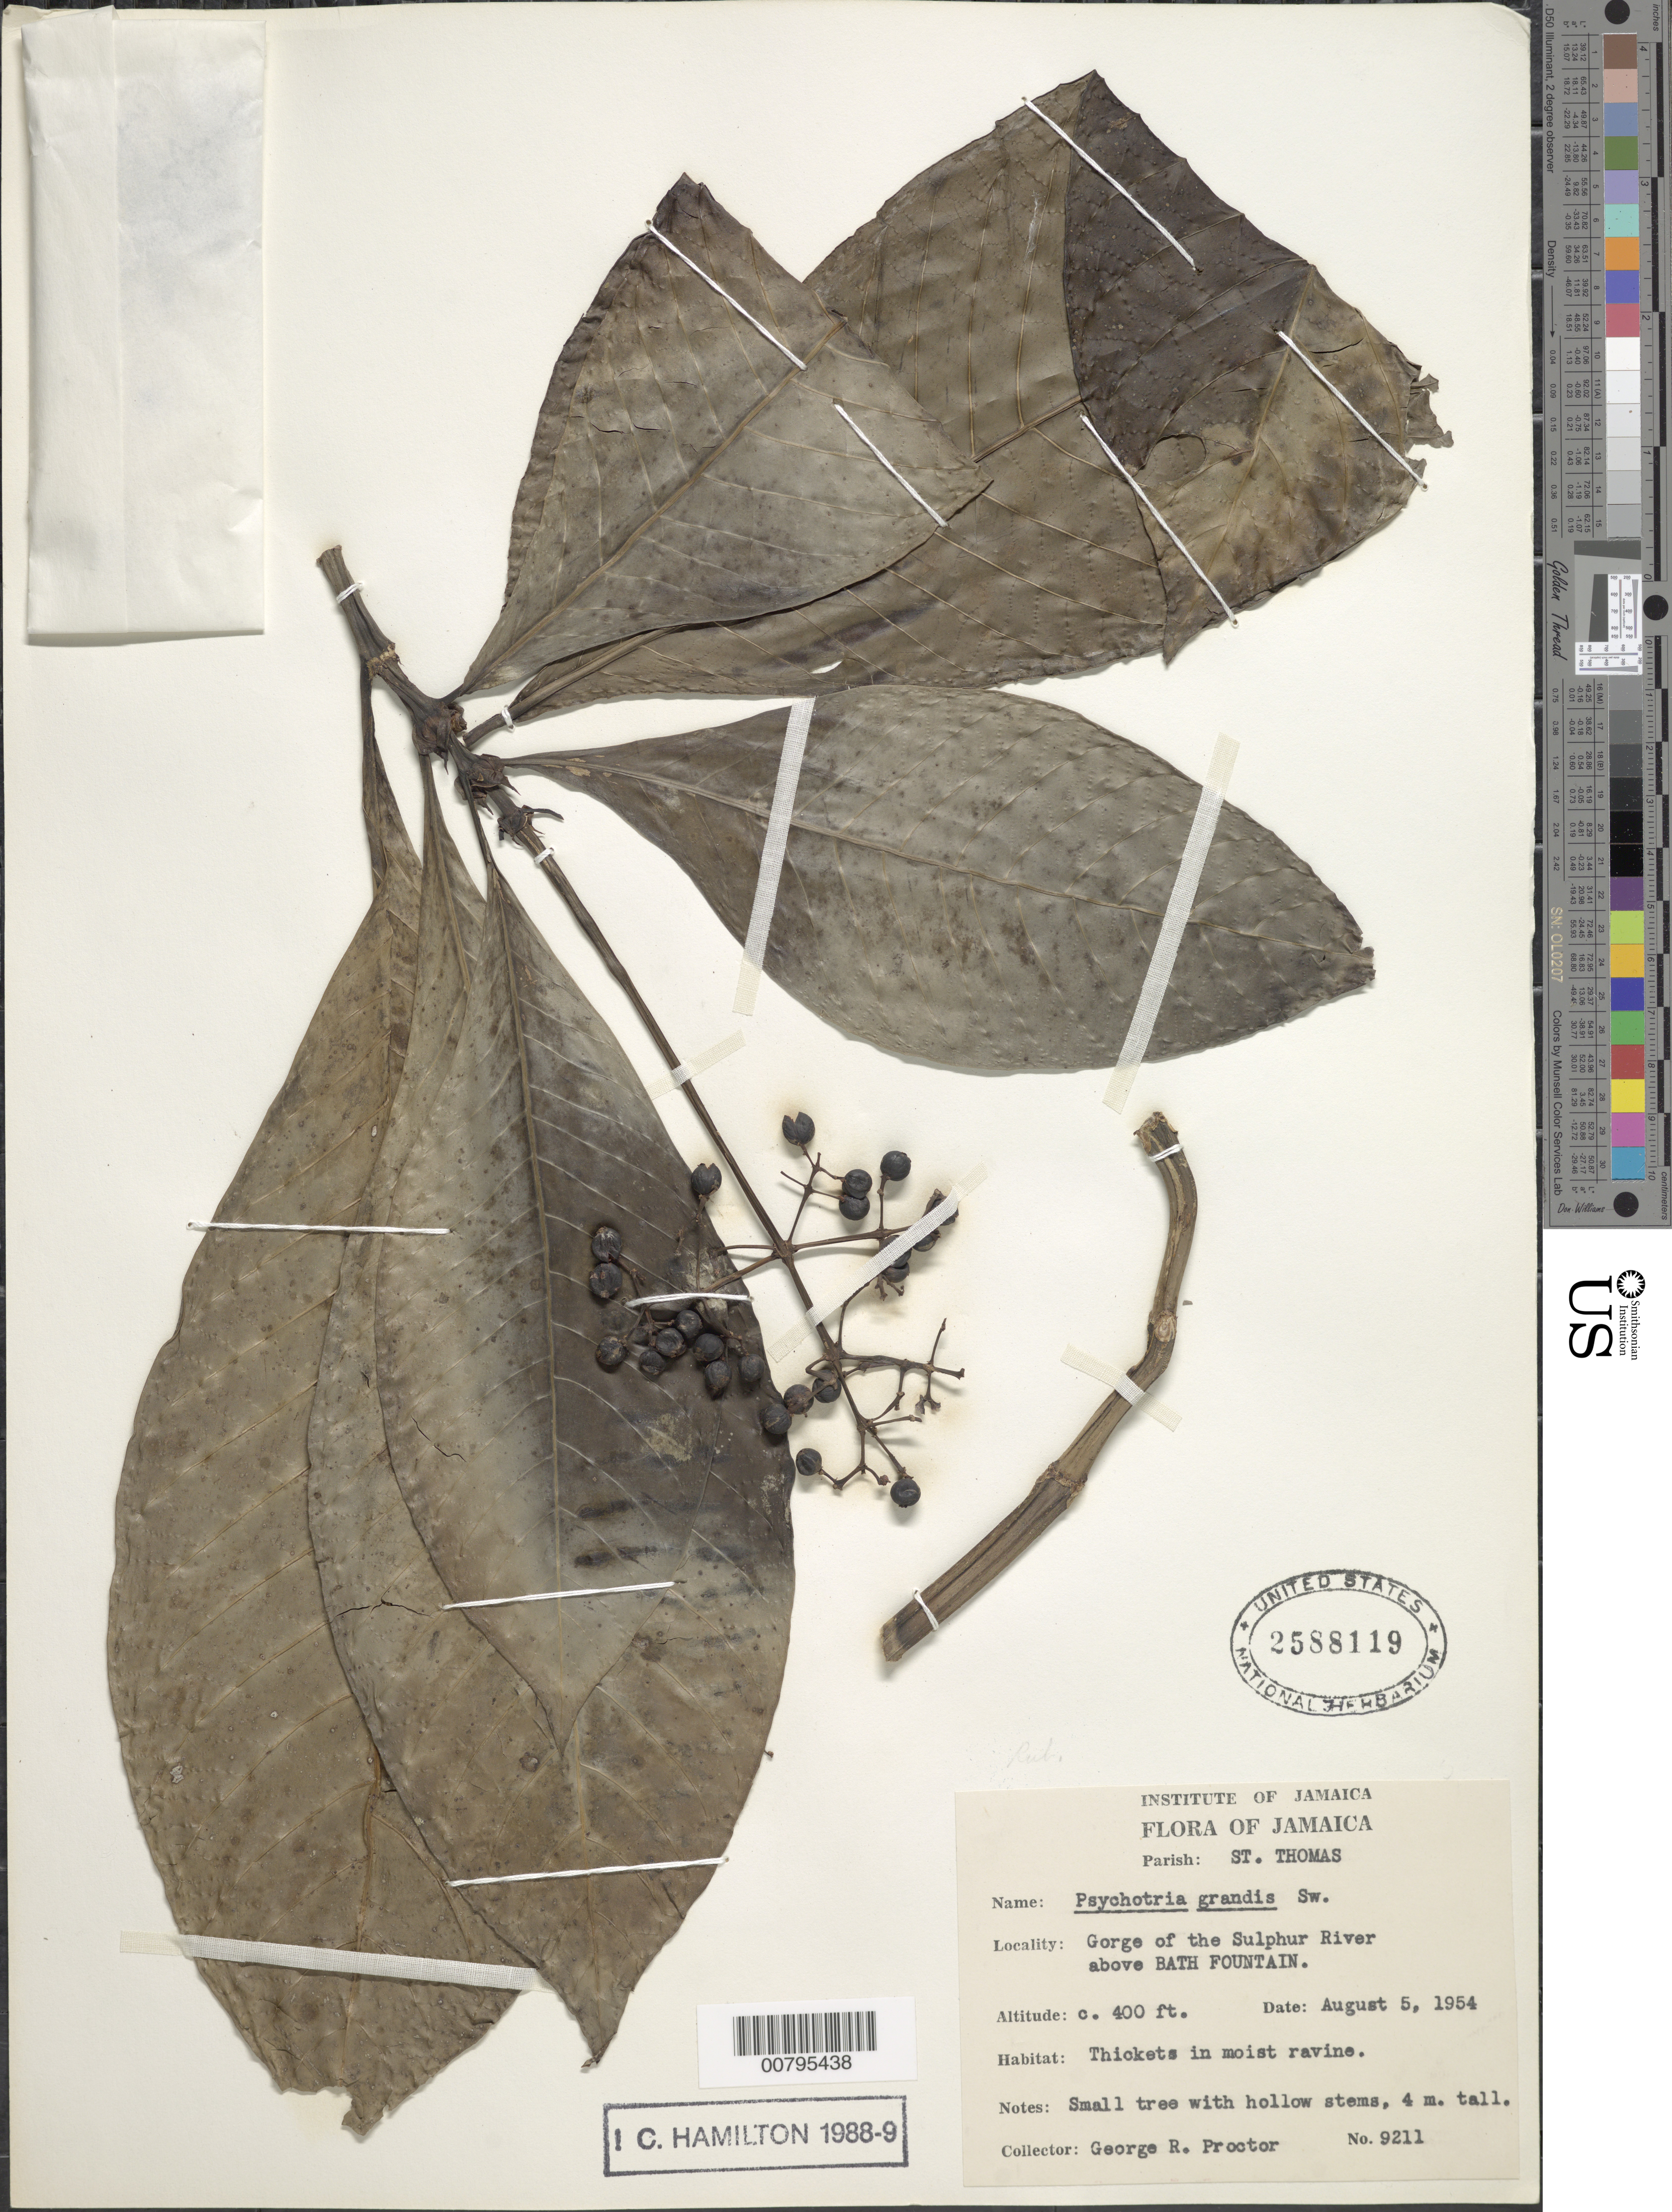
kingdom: Plantae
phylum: Tracheophyta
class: Magnoliopsida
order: Gentianales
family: Rubiaceae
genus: Psychotria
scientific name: Psychotria grandis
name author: Sw.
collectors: G. R. Proctor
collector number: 9211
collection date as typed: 05 Aug 1954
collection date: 1954-08-05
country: Jamaica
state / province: Saint Thomas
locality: Gorge of the Sulphur River, above Bath Fountain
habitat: Thickets in moist ravine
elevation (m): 122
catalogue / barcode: US 2588119